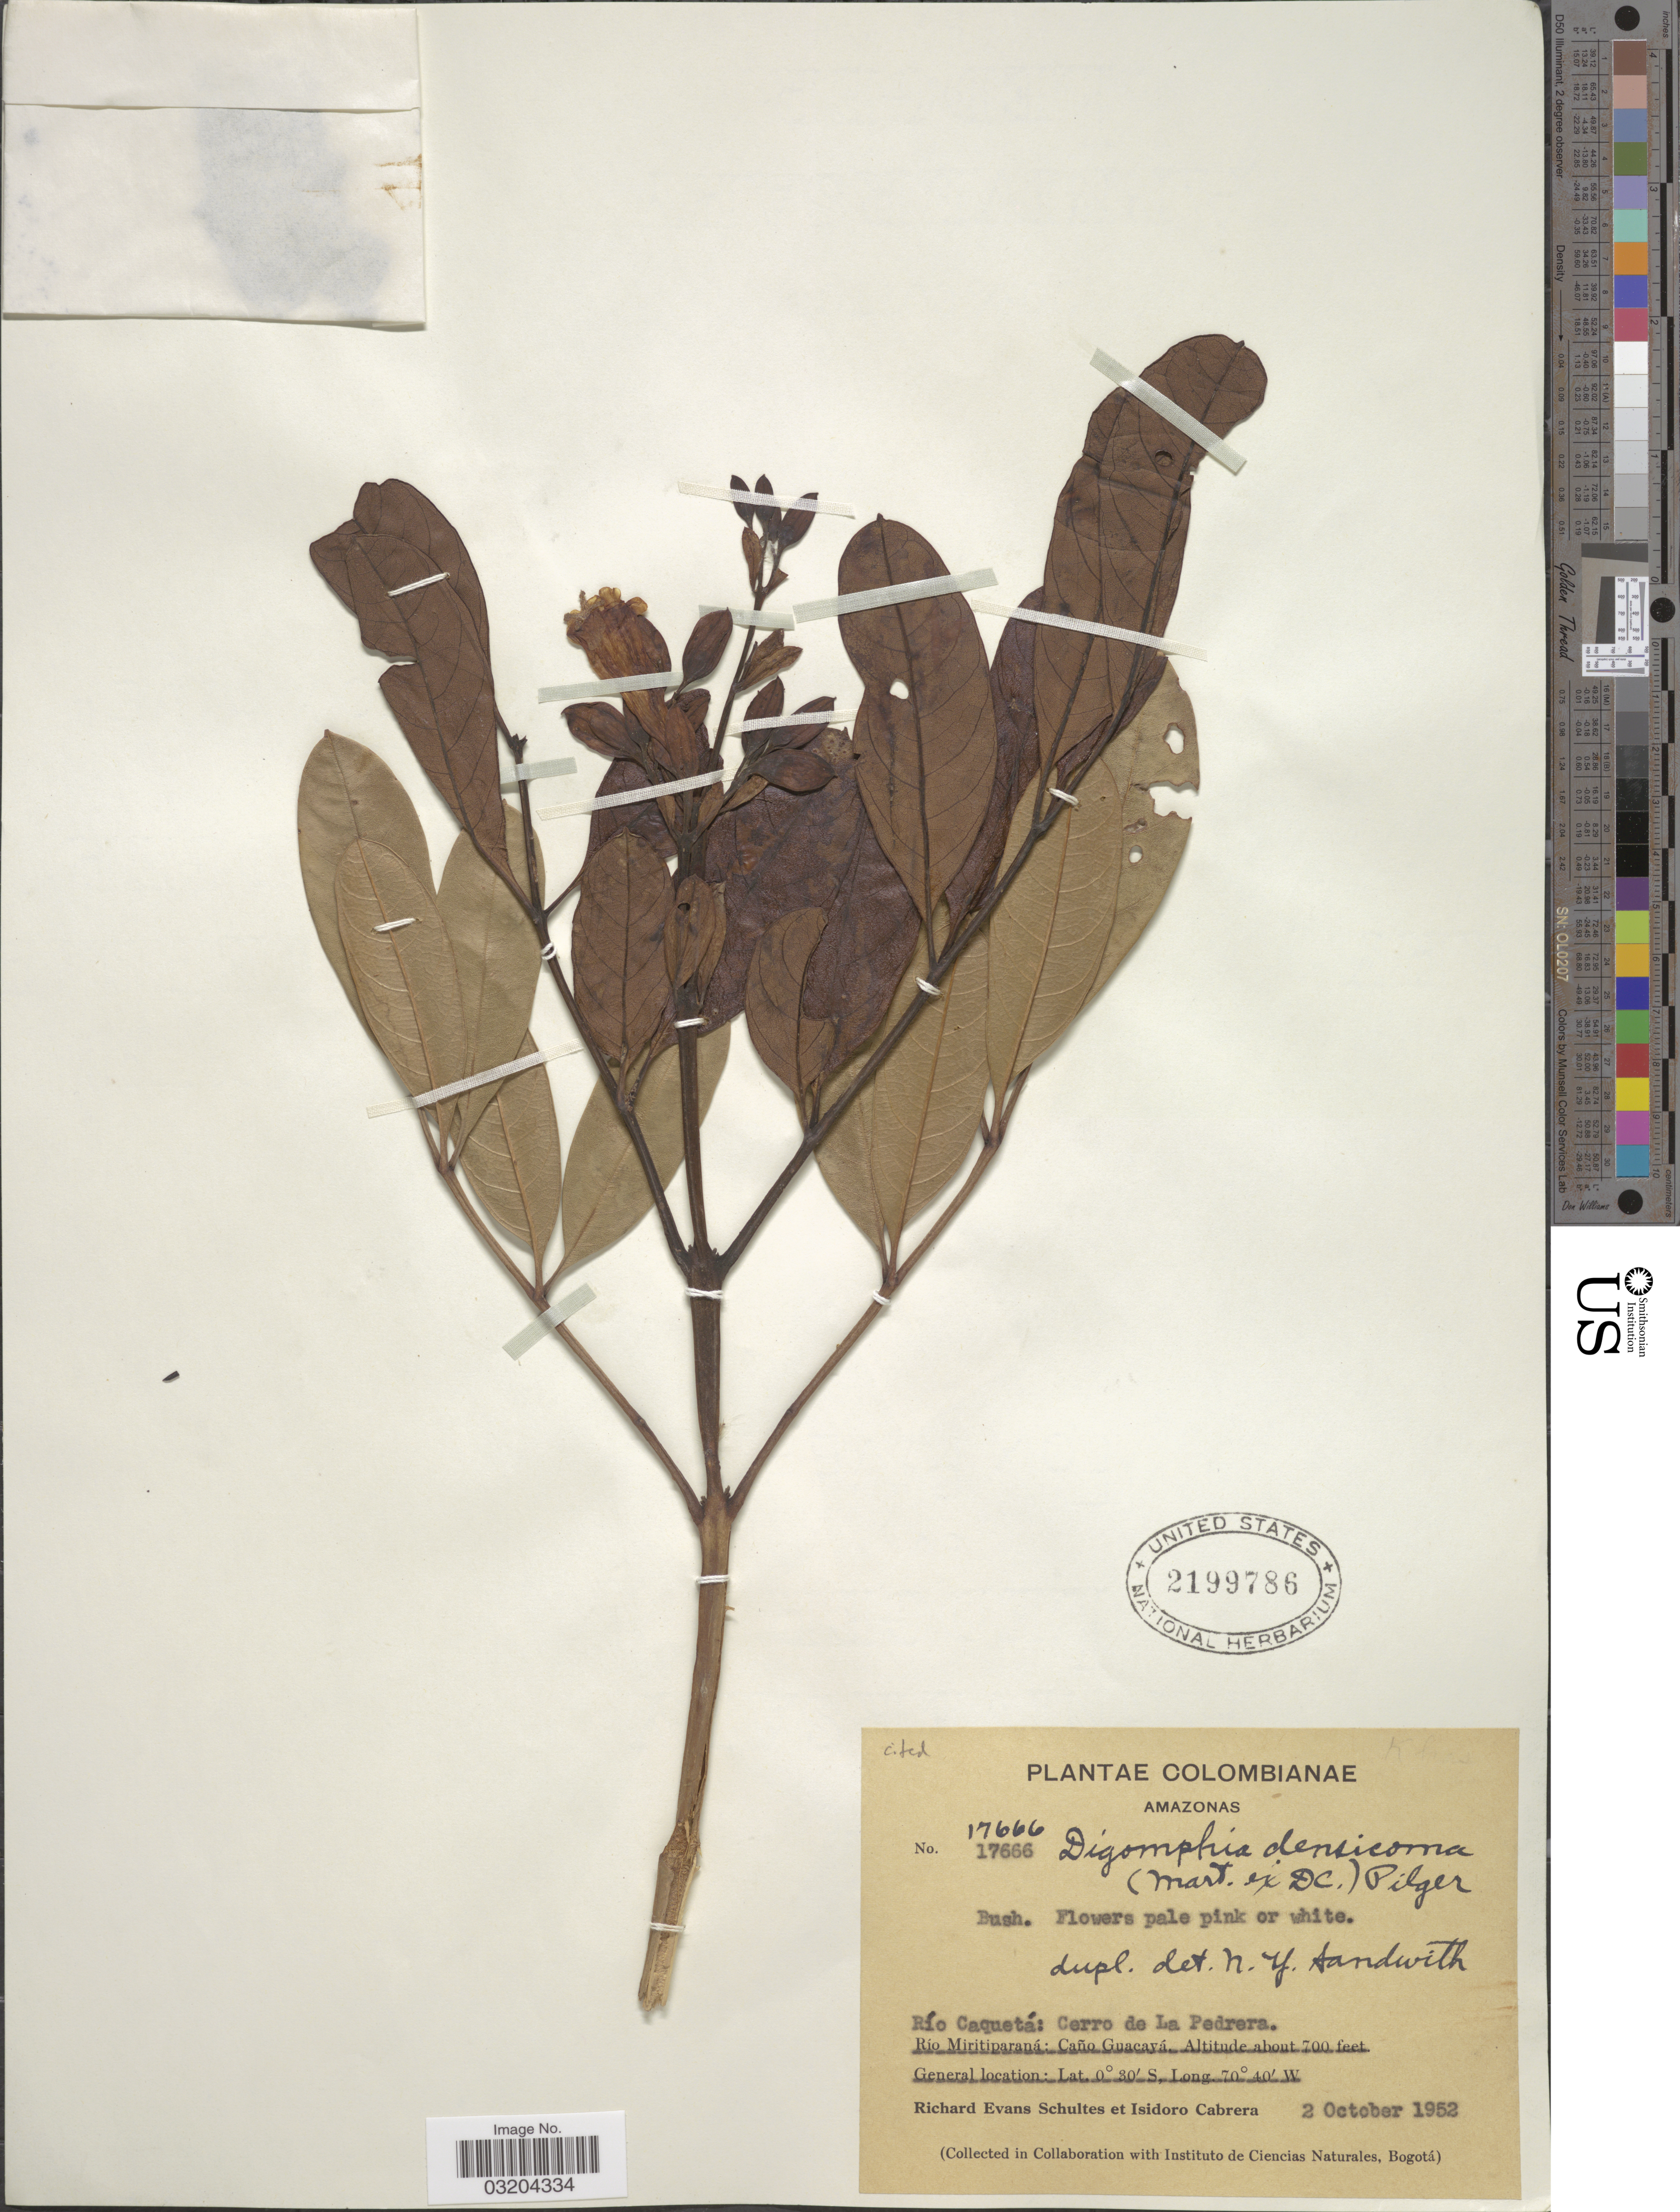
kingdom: Plantae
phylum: Tracheophyta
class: Magnoliopsida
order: Lamiales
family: Bignoniaceae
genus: Digomphia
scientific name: Digomphia densicoma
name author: (Mart. ex DC.) Pilg.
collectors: R. E. Schultes & I. Cabrera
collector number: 17666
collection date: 1952-10-02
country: Colombia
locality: Río Caquetá: Cerro de La Pedrera.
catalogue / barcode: US 2199786